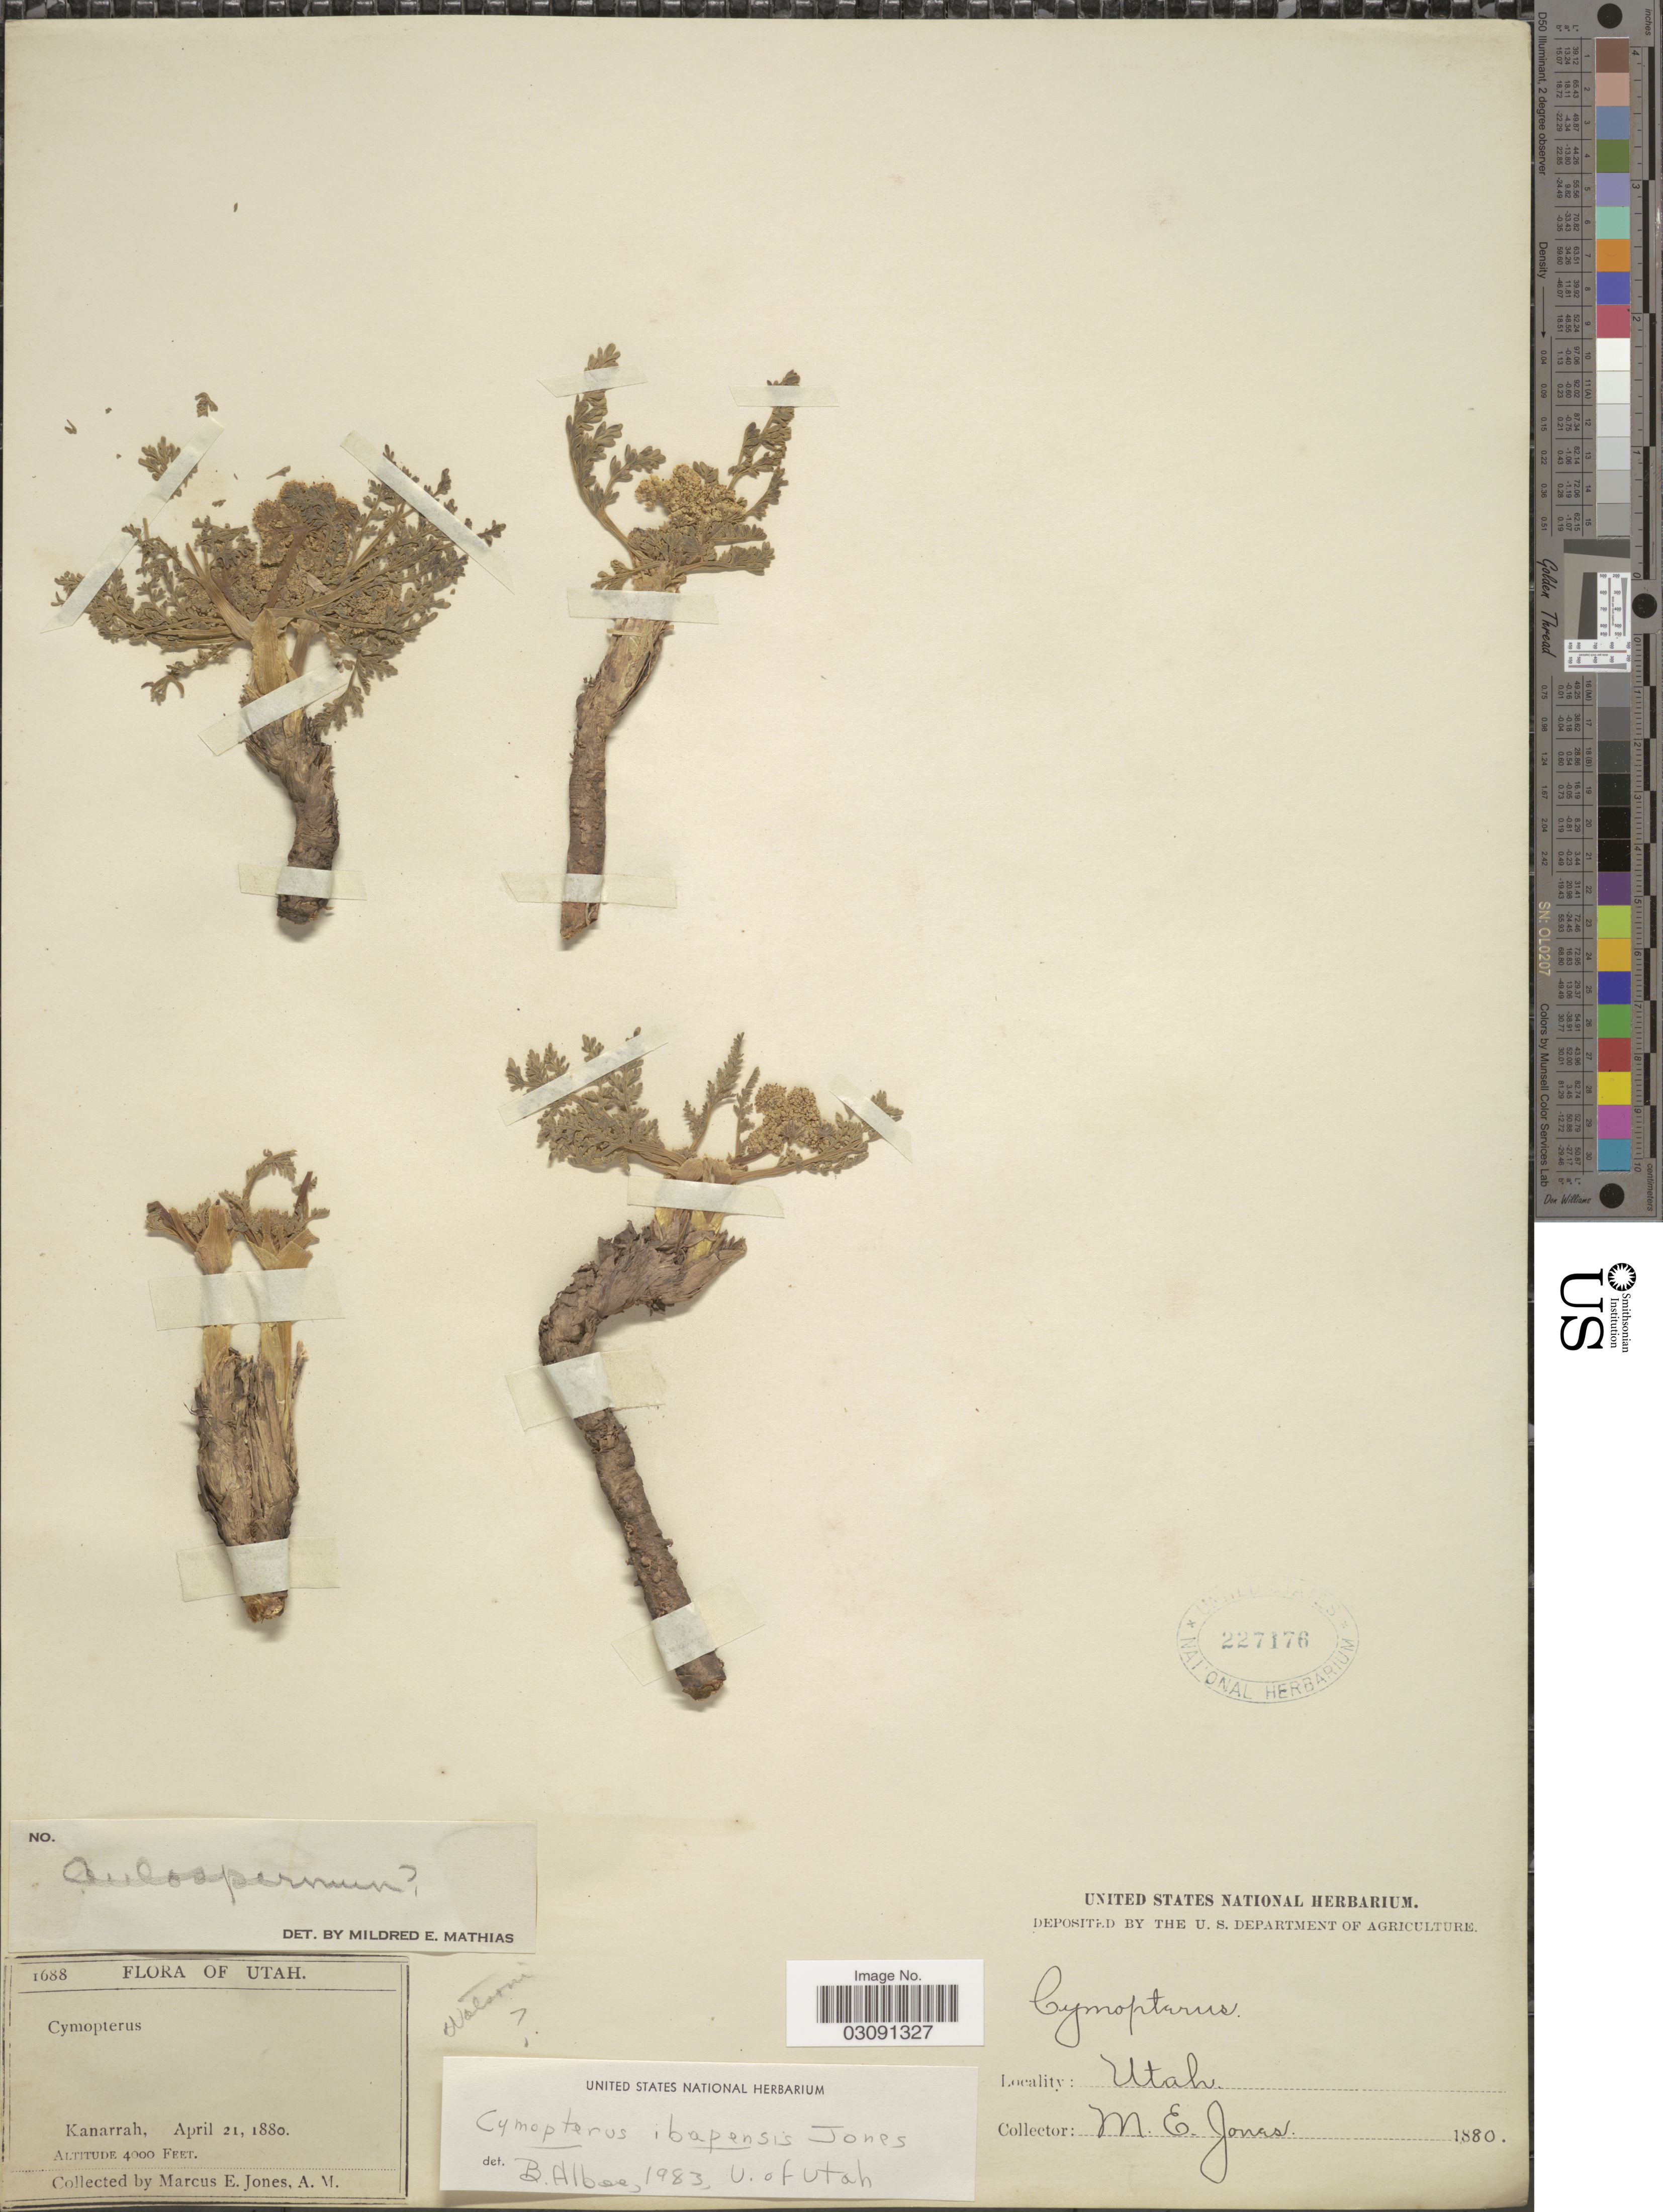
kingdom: Plantae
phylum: Tracheophyta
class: Magnoliopsida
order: Apiales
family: Apiaceae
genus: Cymopterus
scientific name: Cymopterus ibapensis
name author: M.E. Jones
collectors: M. E. Jones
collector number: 1688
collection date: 1880-04-21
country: United States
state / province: Utah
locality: Kanarrah.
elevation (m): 1219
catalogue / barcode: US 227176